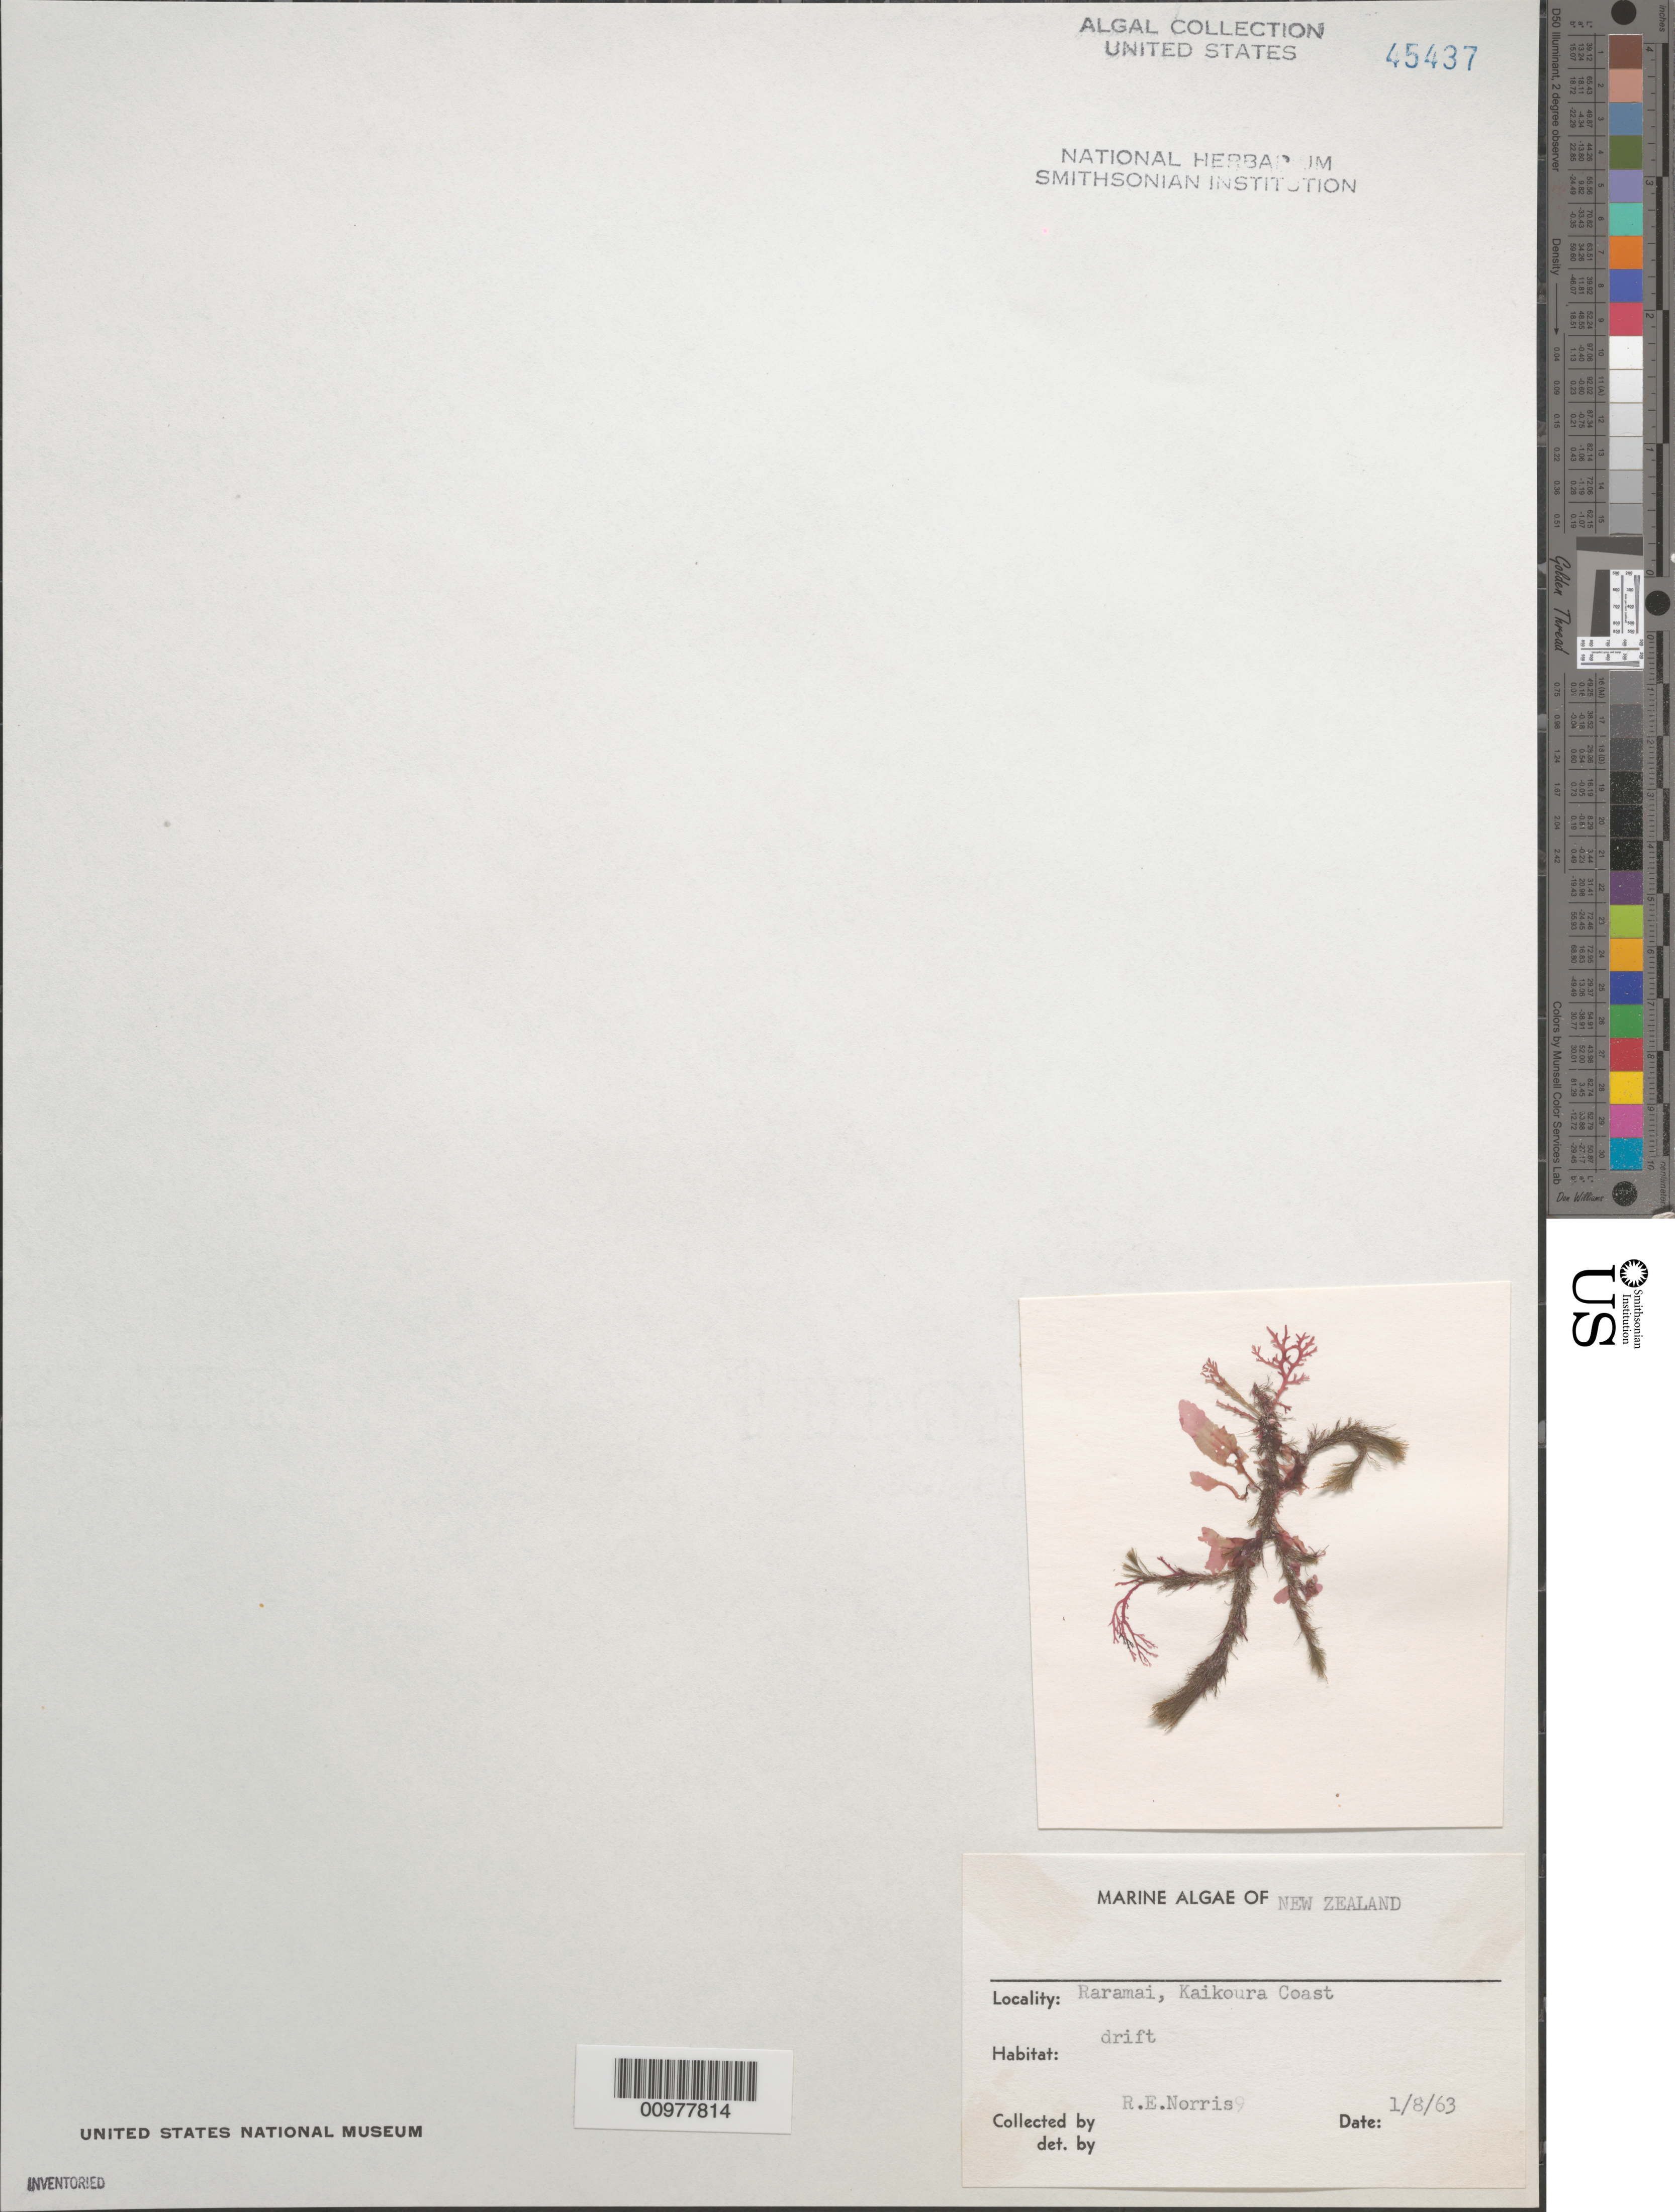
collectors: R. E. Norris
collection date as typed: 08 Jan 1963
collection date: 1963-01-08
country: New Zealand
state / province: Canterbury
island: South Island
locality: Raramai, Kaikoura coast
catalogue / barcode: US 45437